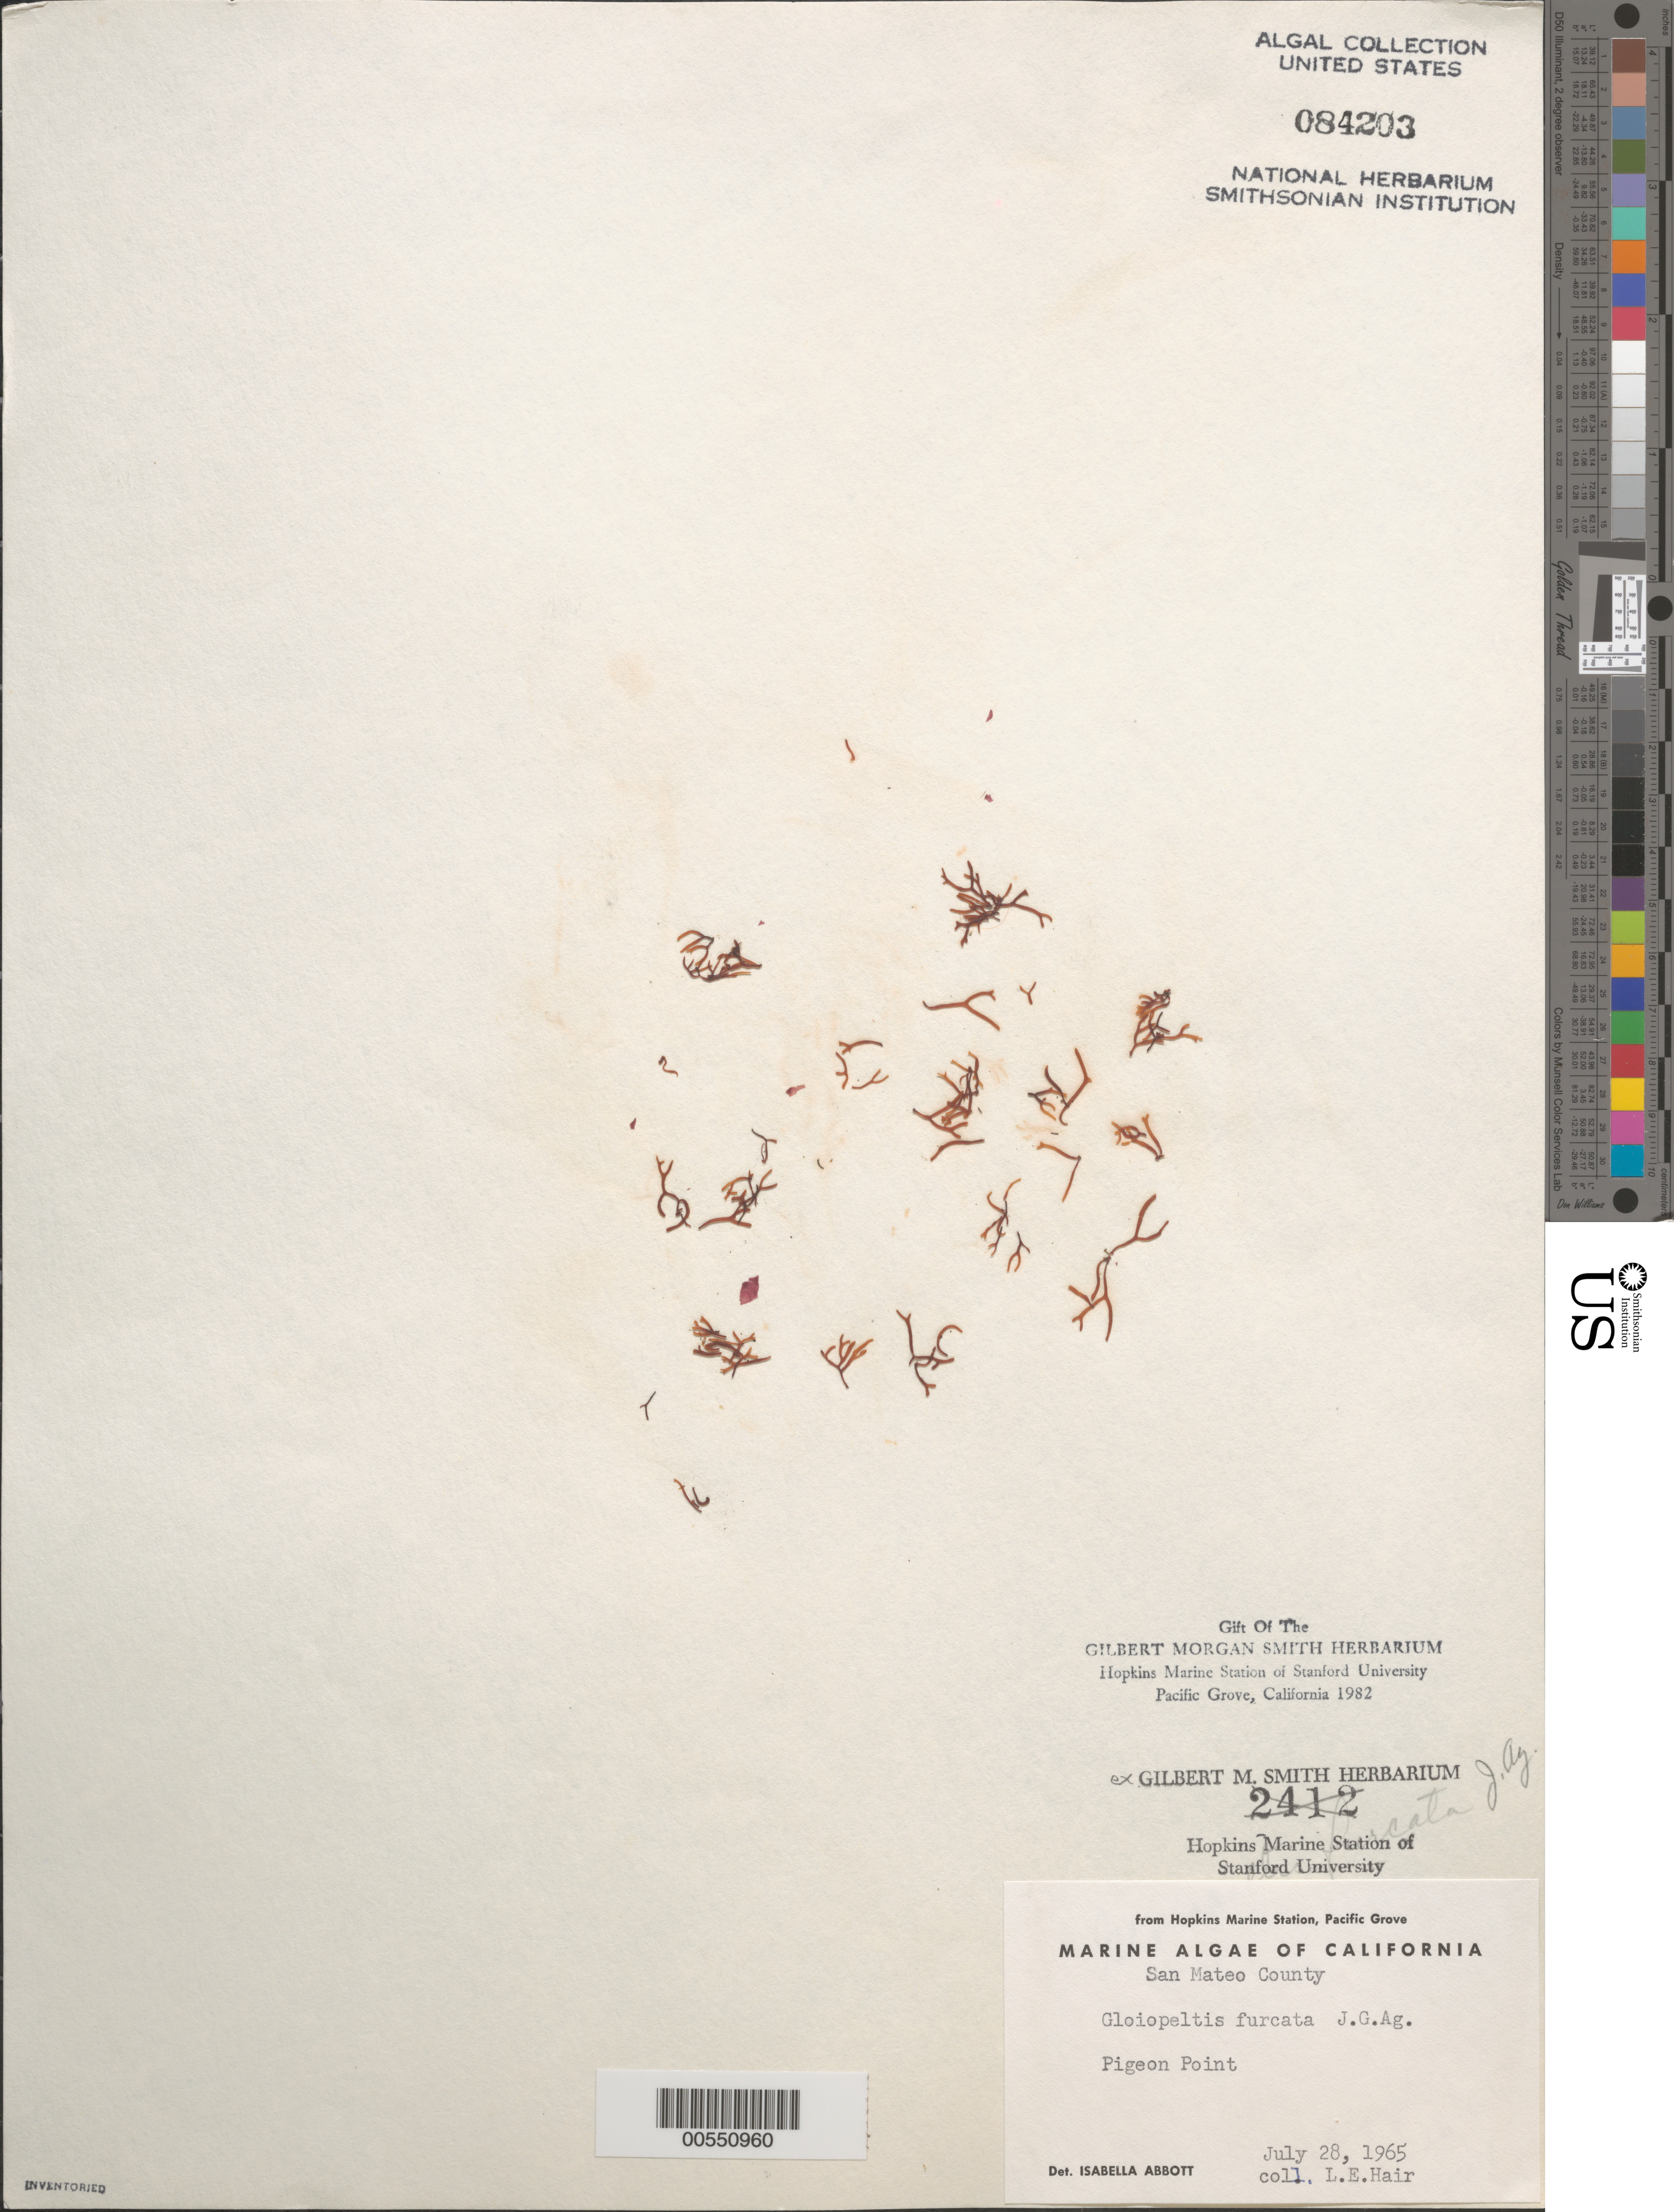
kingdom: Plantae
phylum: Rhodophyta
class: Florideophyceae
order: Gigartinales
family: Endocladiaceae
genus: Gloiopeltis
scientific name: Gloiopeltis furcata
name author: (Postels & Rupr.) J. Agardh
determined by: Abbott, Isabella A.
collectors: L. Hair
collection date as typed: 28 Jul 1965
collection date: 1965-07-28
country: United States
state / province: California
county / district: San Mateo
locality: Pigeon Point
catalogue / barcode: US 84203